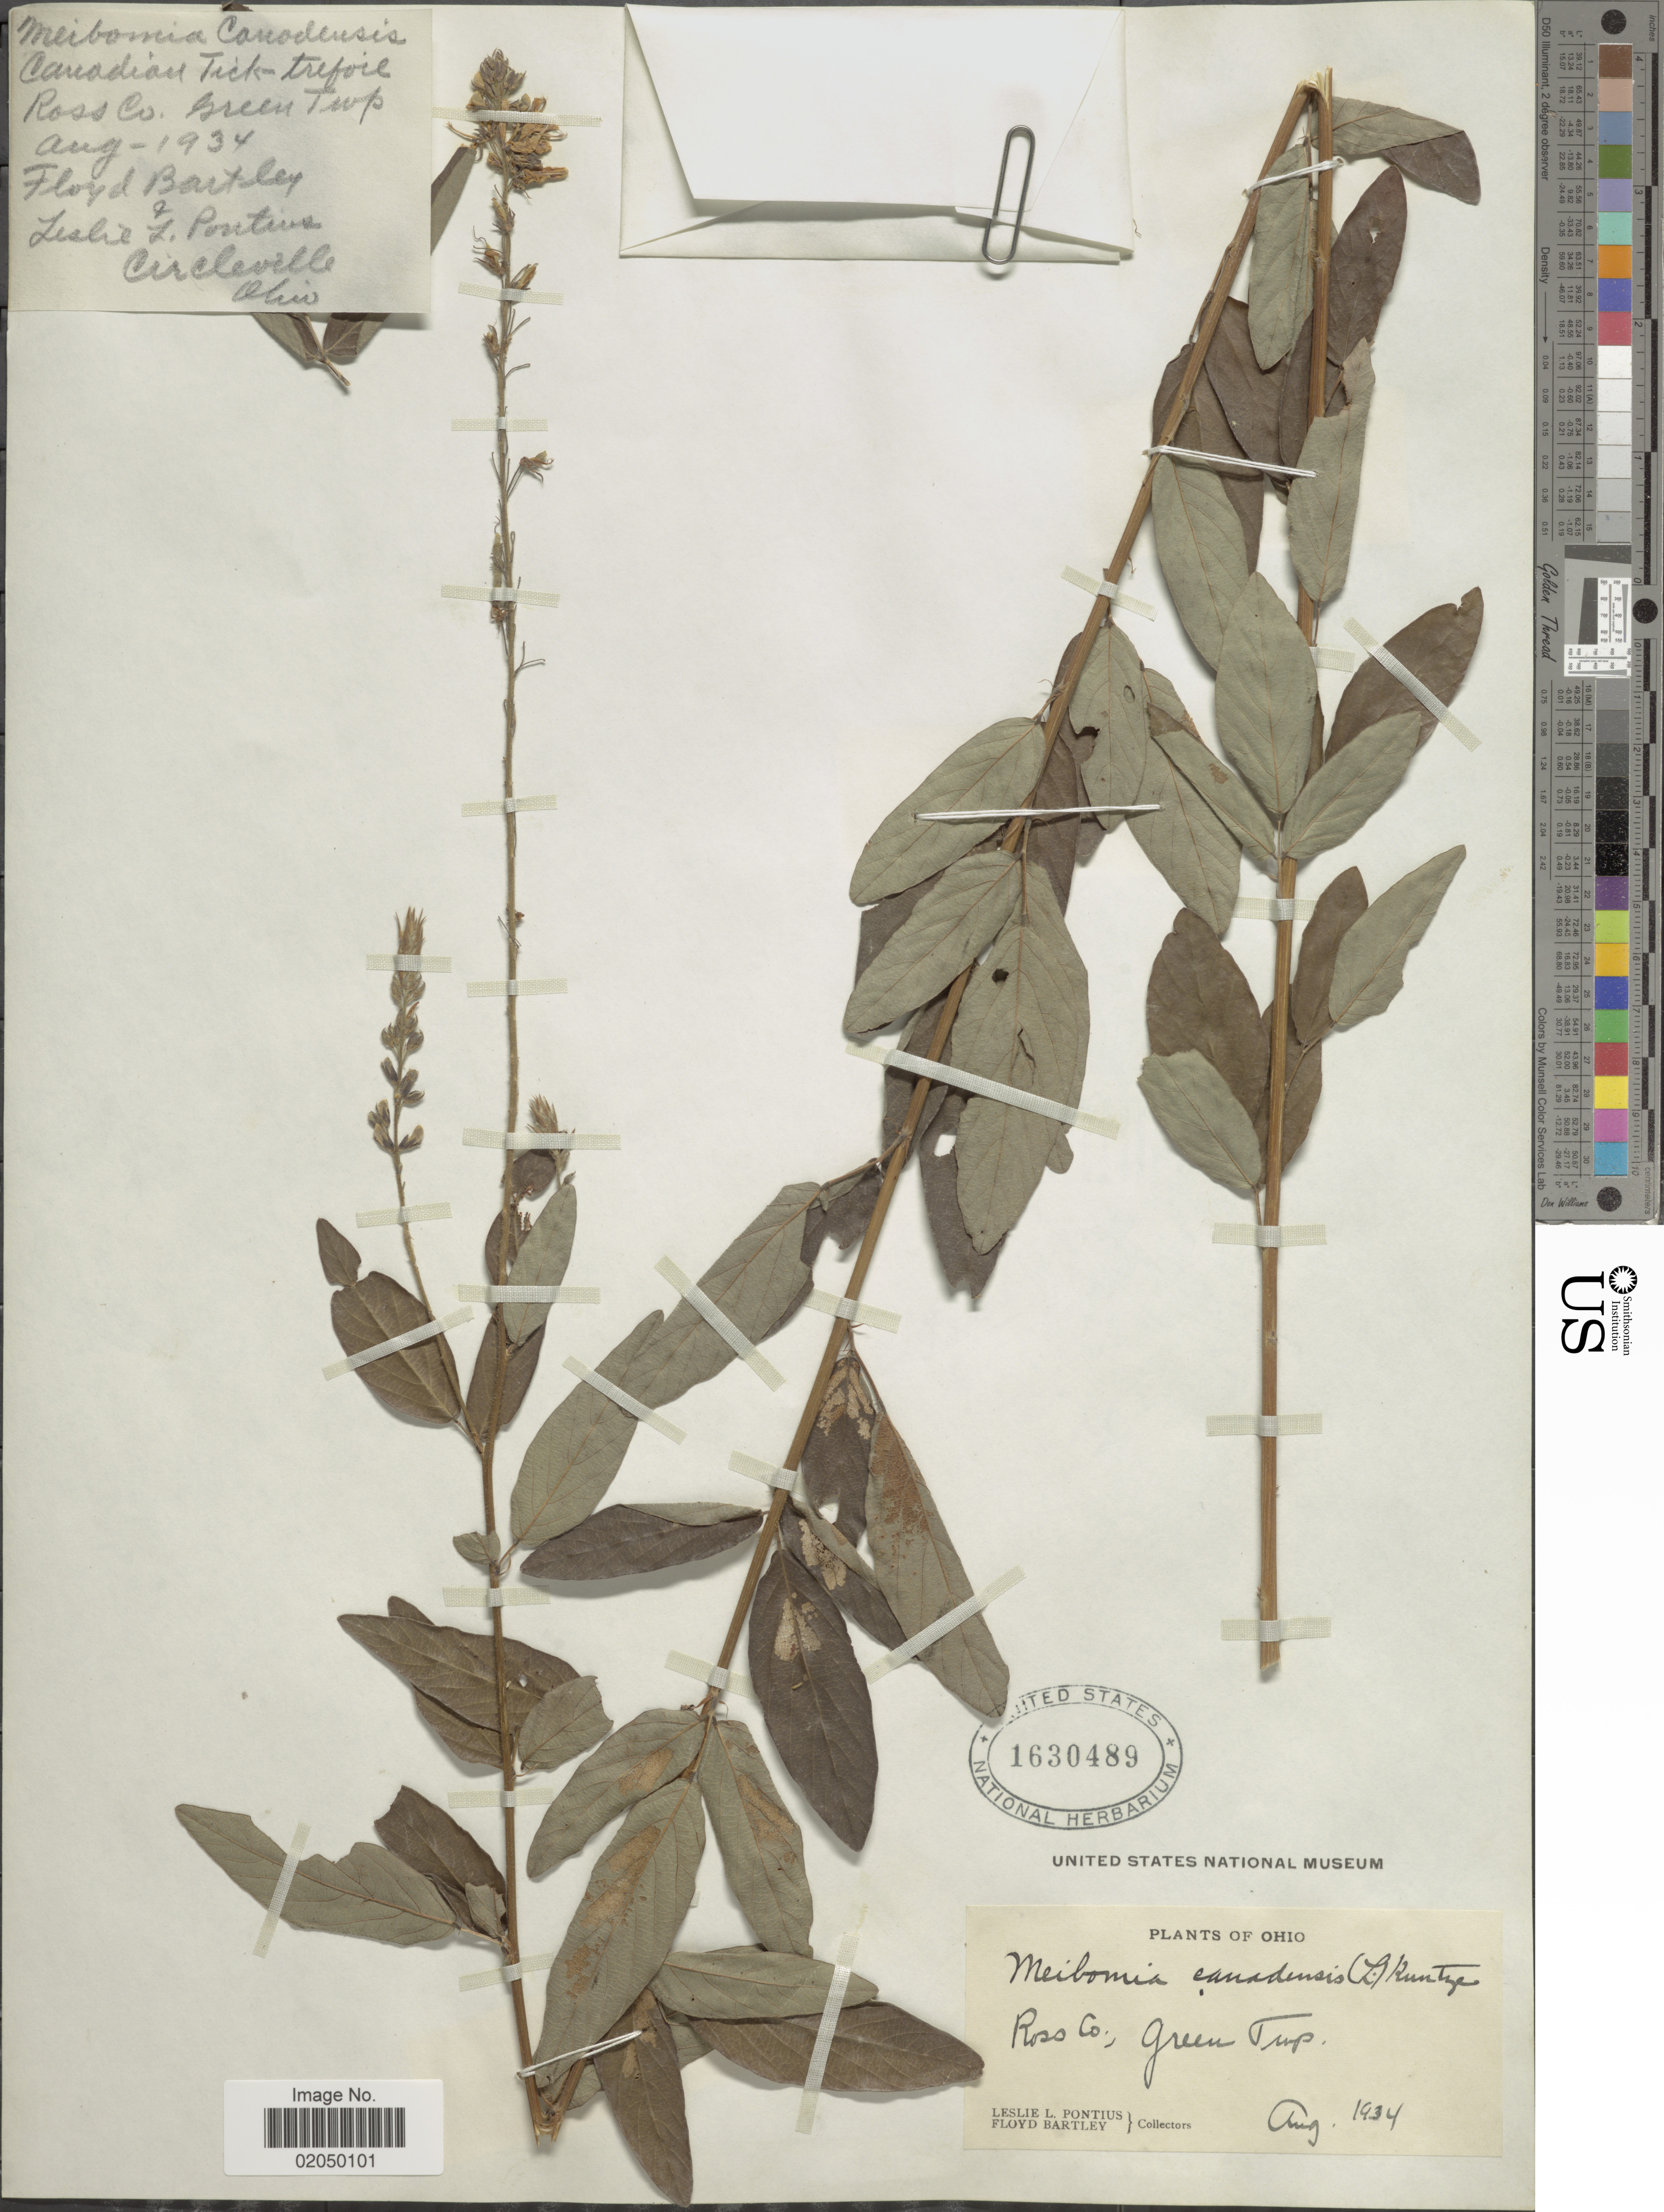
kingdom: Plantae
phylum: Tracheophyta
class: Magnoliopsida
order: Fabales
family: Fabaceae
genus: Desmodium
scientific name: Desmodium canadense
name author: (L.) DC.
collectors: L. Pontius & F. Bartley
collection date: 1934-08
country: United States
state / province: Ohio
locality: Ross Co., Green Twp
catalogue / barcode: US 1630489